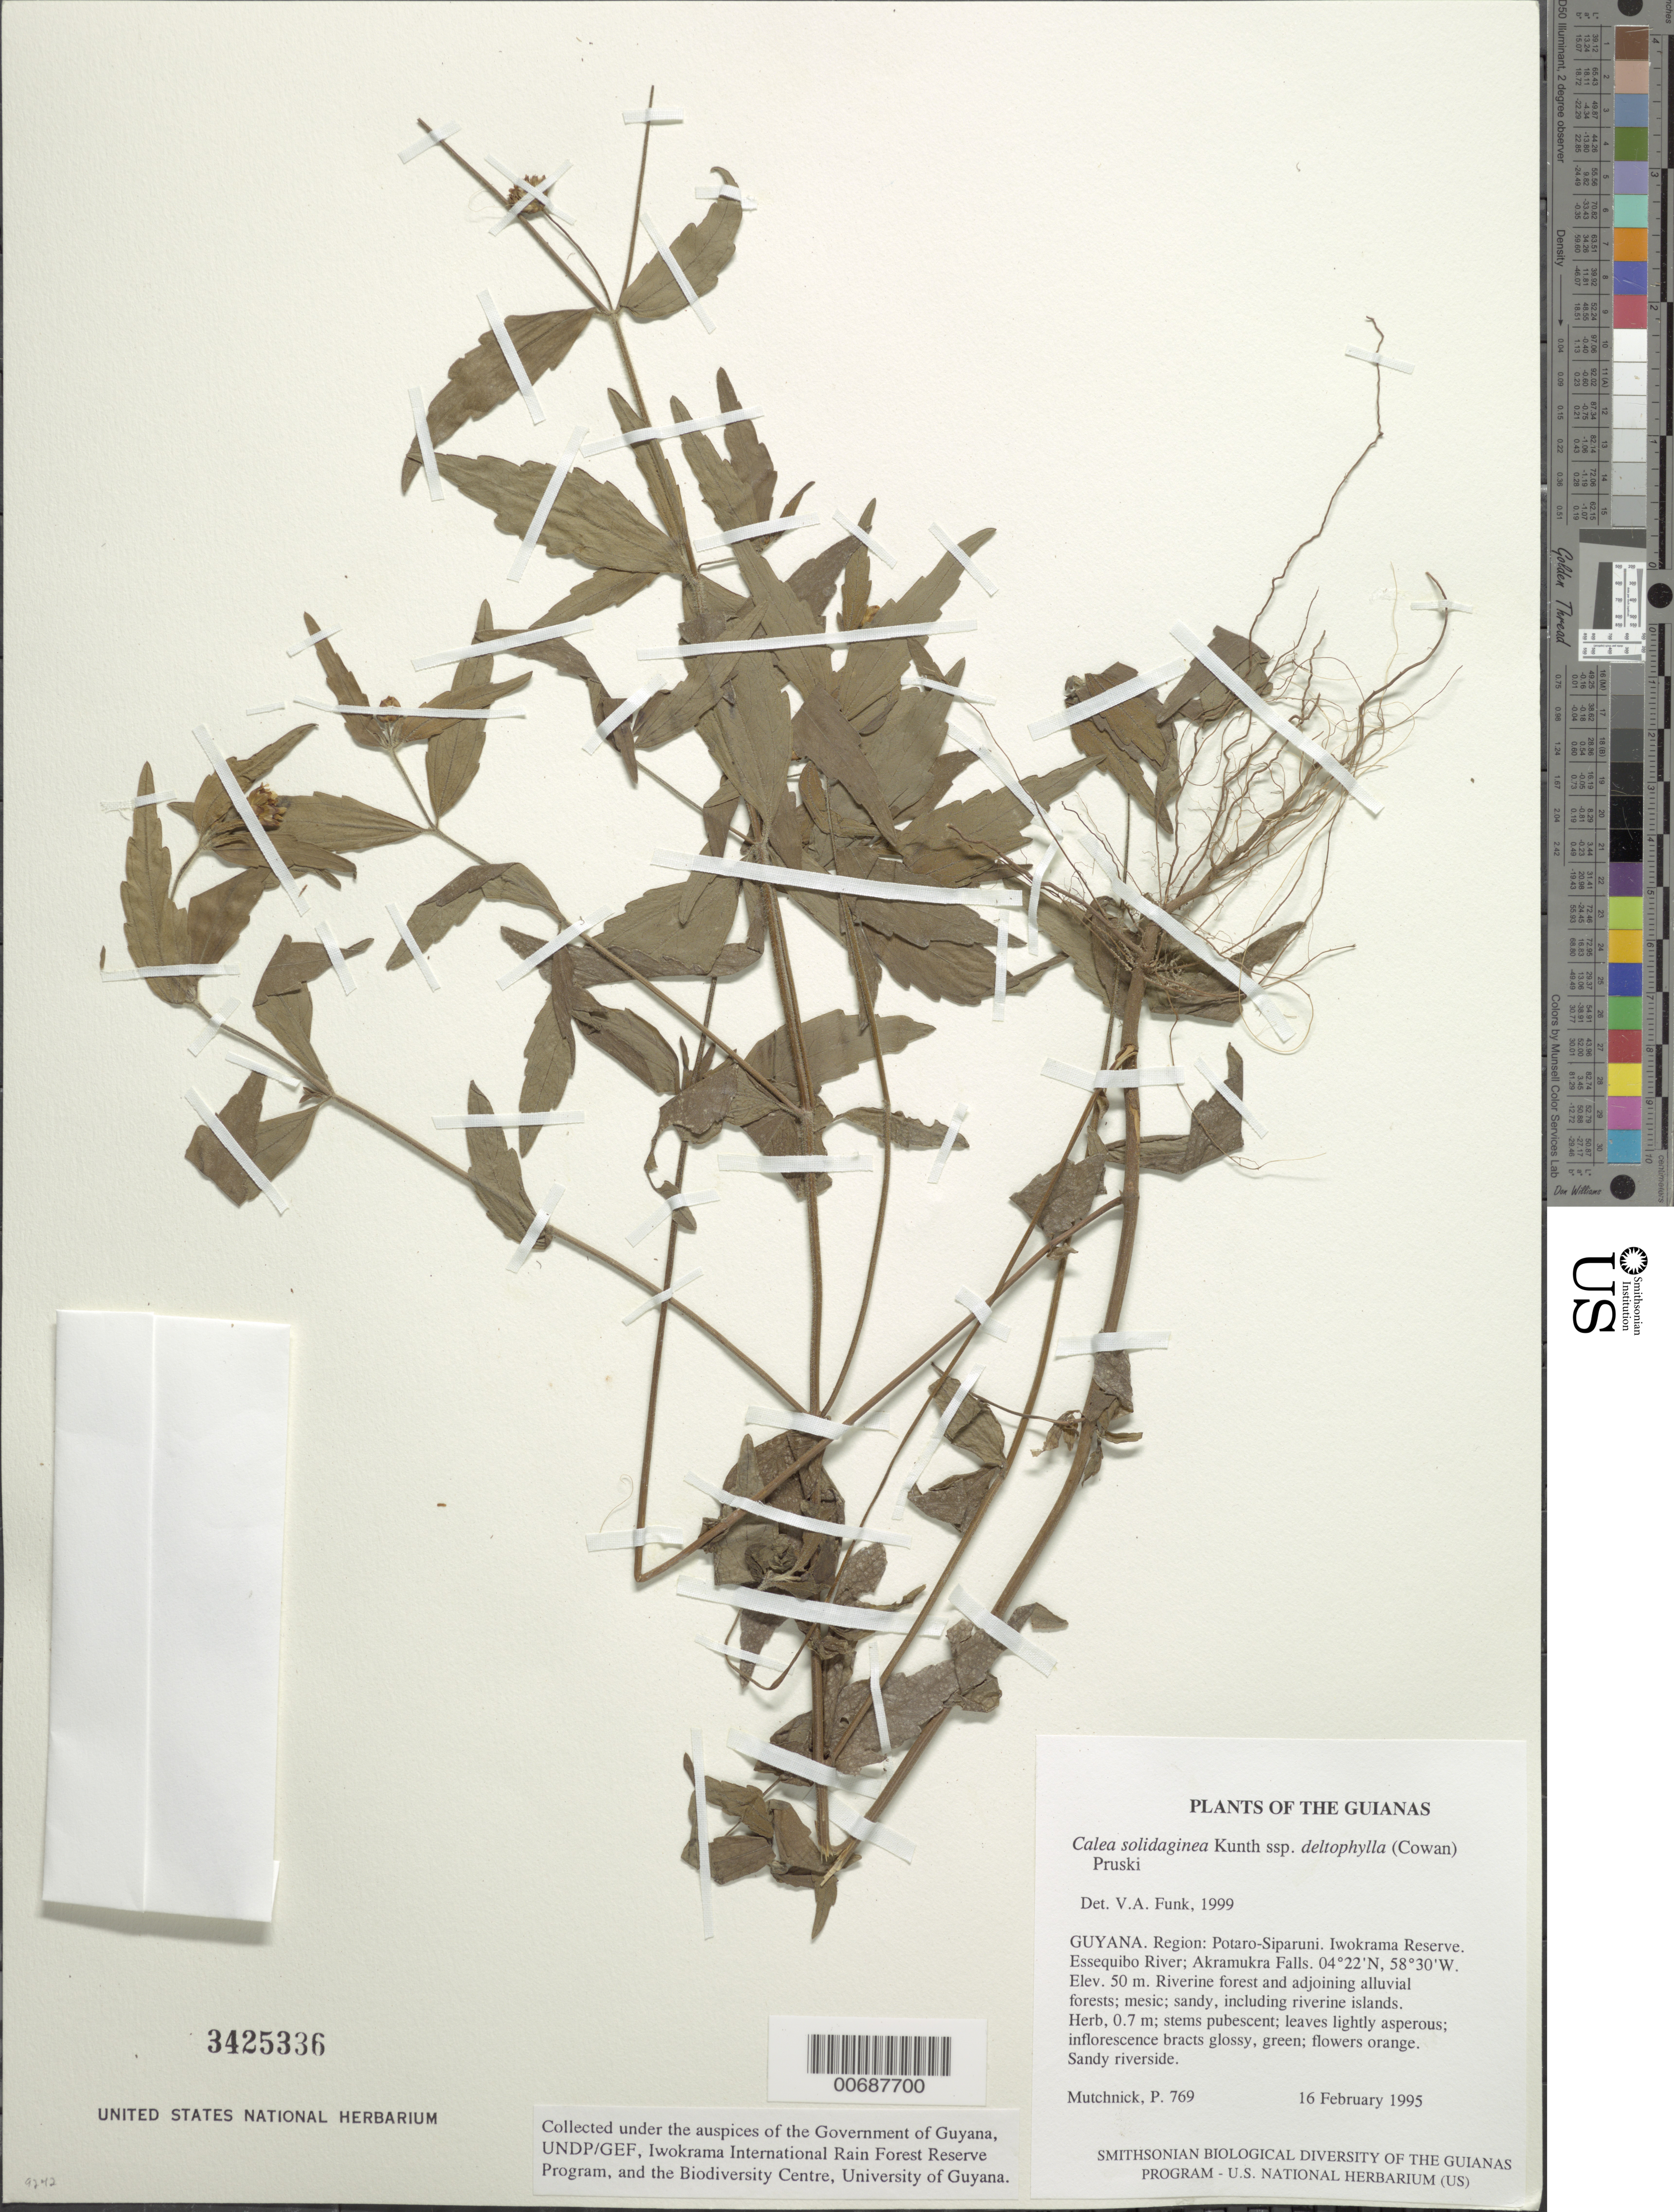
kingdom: Plantae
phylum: Tracheophyta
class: Magnoliopsida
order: Asterales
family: Asteraceae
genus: Calea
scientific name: Calea solidaginea subsp. deltophylla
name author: (R.S. Cowan) Pruski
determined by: Funk, Vicki A., (BOT), Smithsonian Institution - National Museum of Natural History (UNITED STATES)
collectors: P. Mutchnick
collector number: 769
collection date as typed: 16 February 1995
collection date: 1995-02-16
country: Guyana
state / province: Potaro-Siparuni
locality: Iwokrama Reserve. Essequibo River; Akramukra Falls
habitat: Riverine forest and adjoining alluvial forests; mesic; sandy, including riverine islands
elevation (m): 50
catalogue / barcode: US 3425336